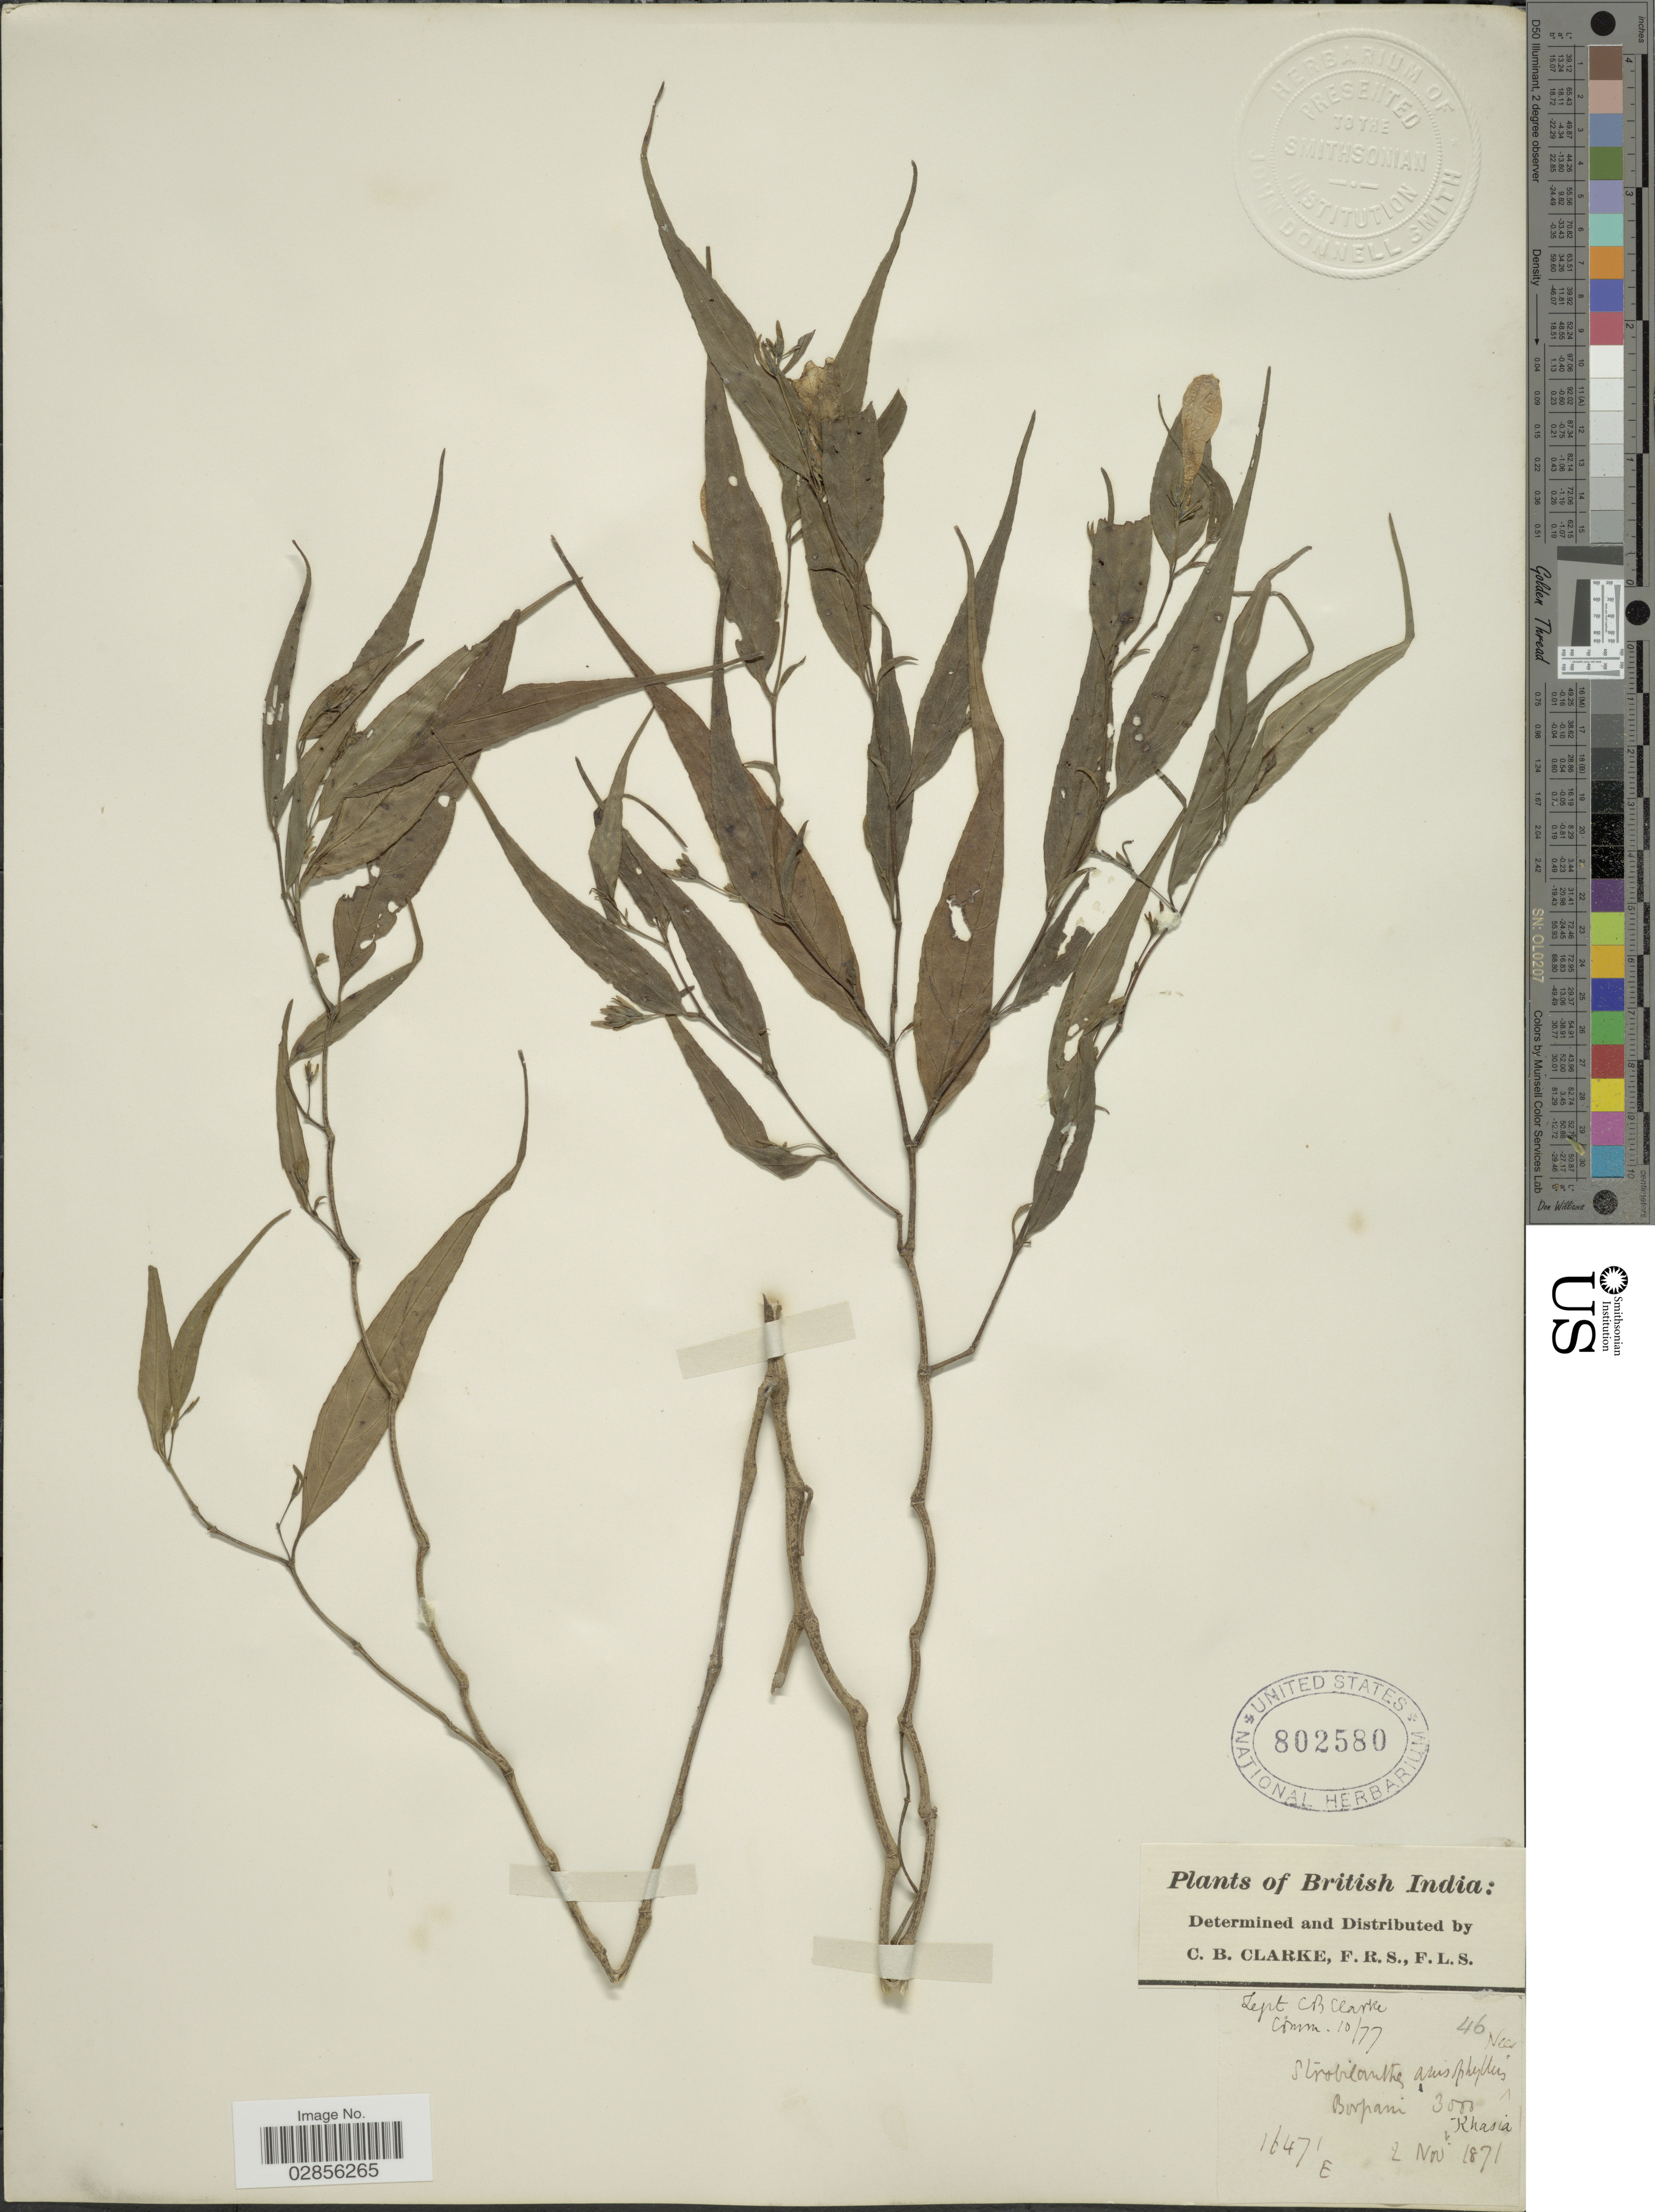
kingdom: Plantae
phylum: Tracheophyta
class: Magnoliopsida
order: Lamiales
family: Acanthaceae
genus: Strobilanthes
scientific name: Strobilanthes anisophylla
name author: (Wall. ex Hook.) T. Anderson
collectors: C. B. Clarke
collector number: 16471E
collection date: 1871-11-02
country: India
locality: British India. Borpani. Khasia.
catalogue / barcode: US 802580